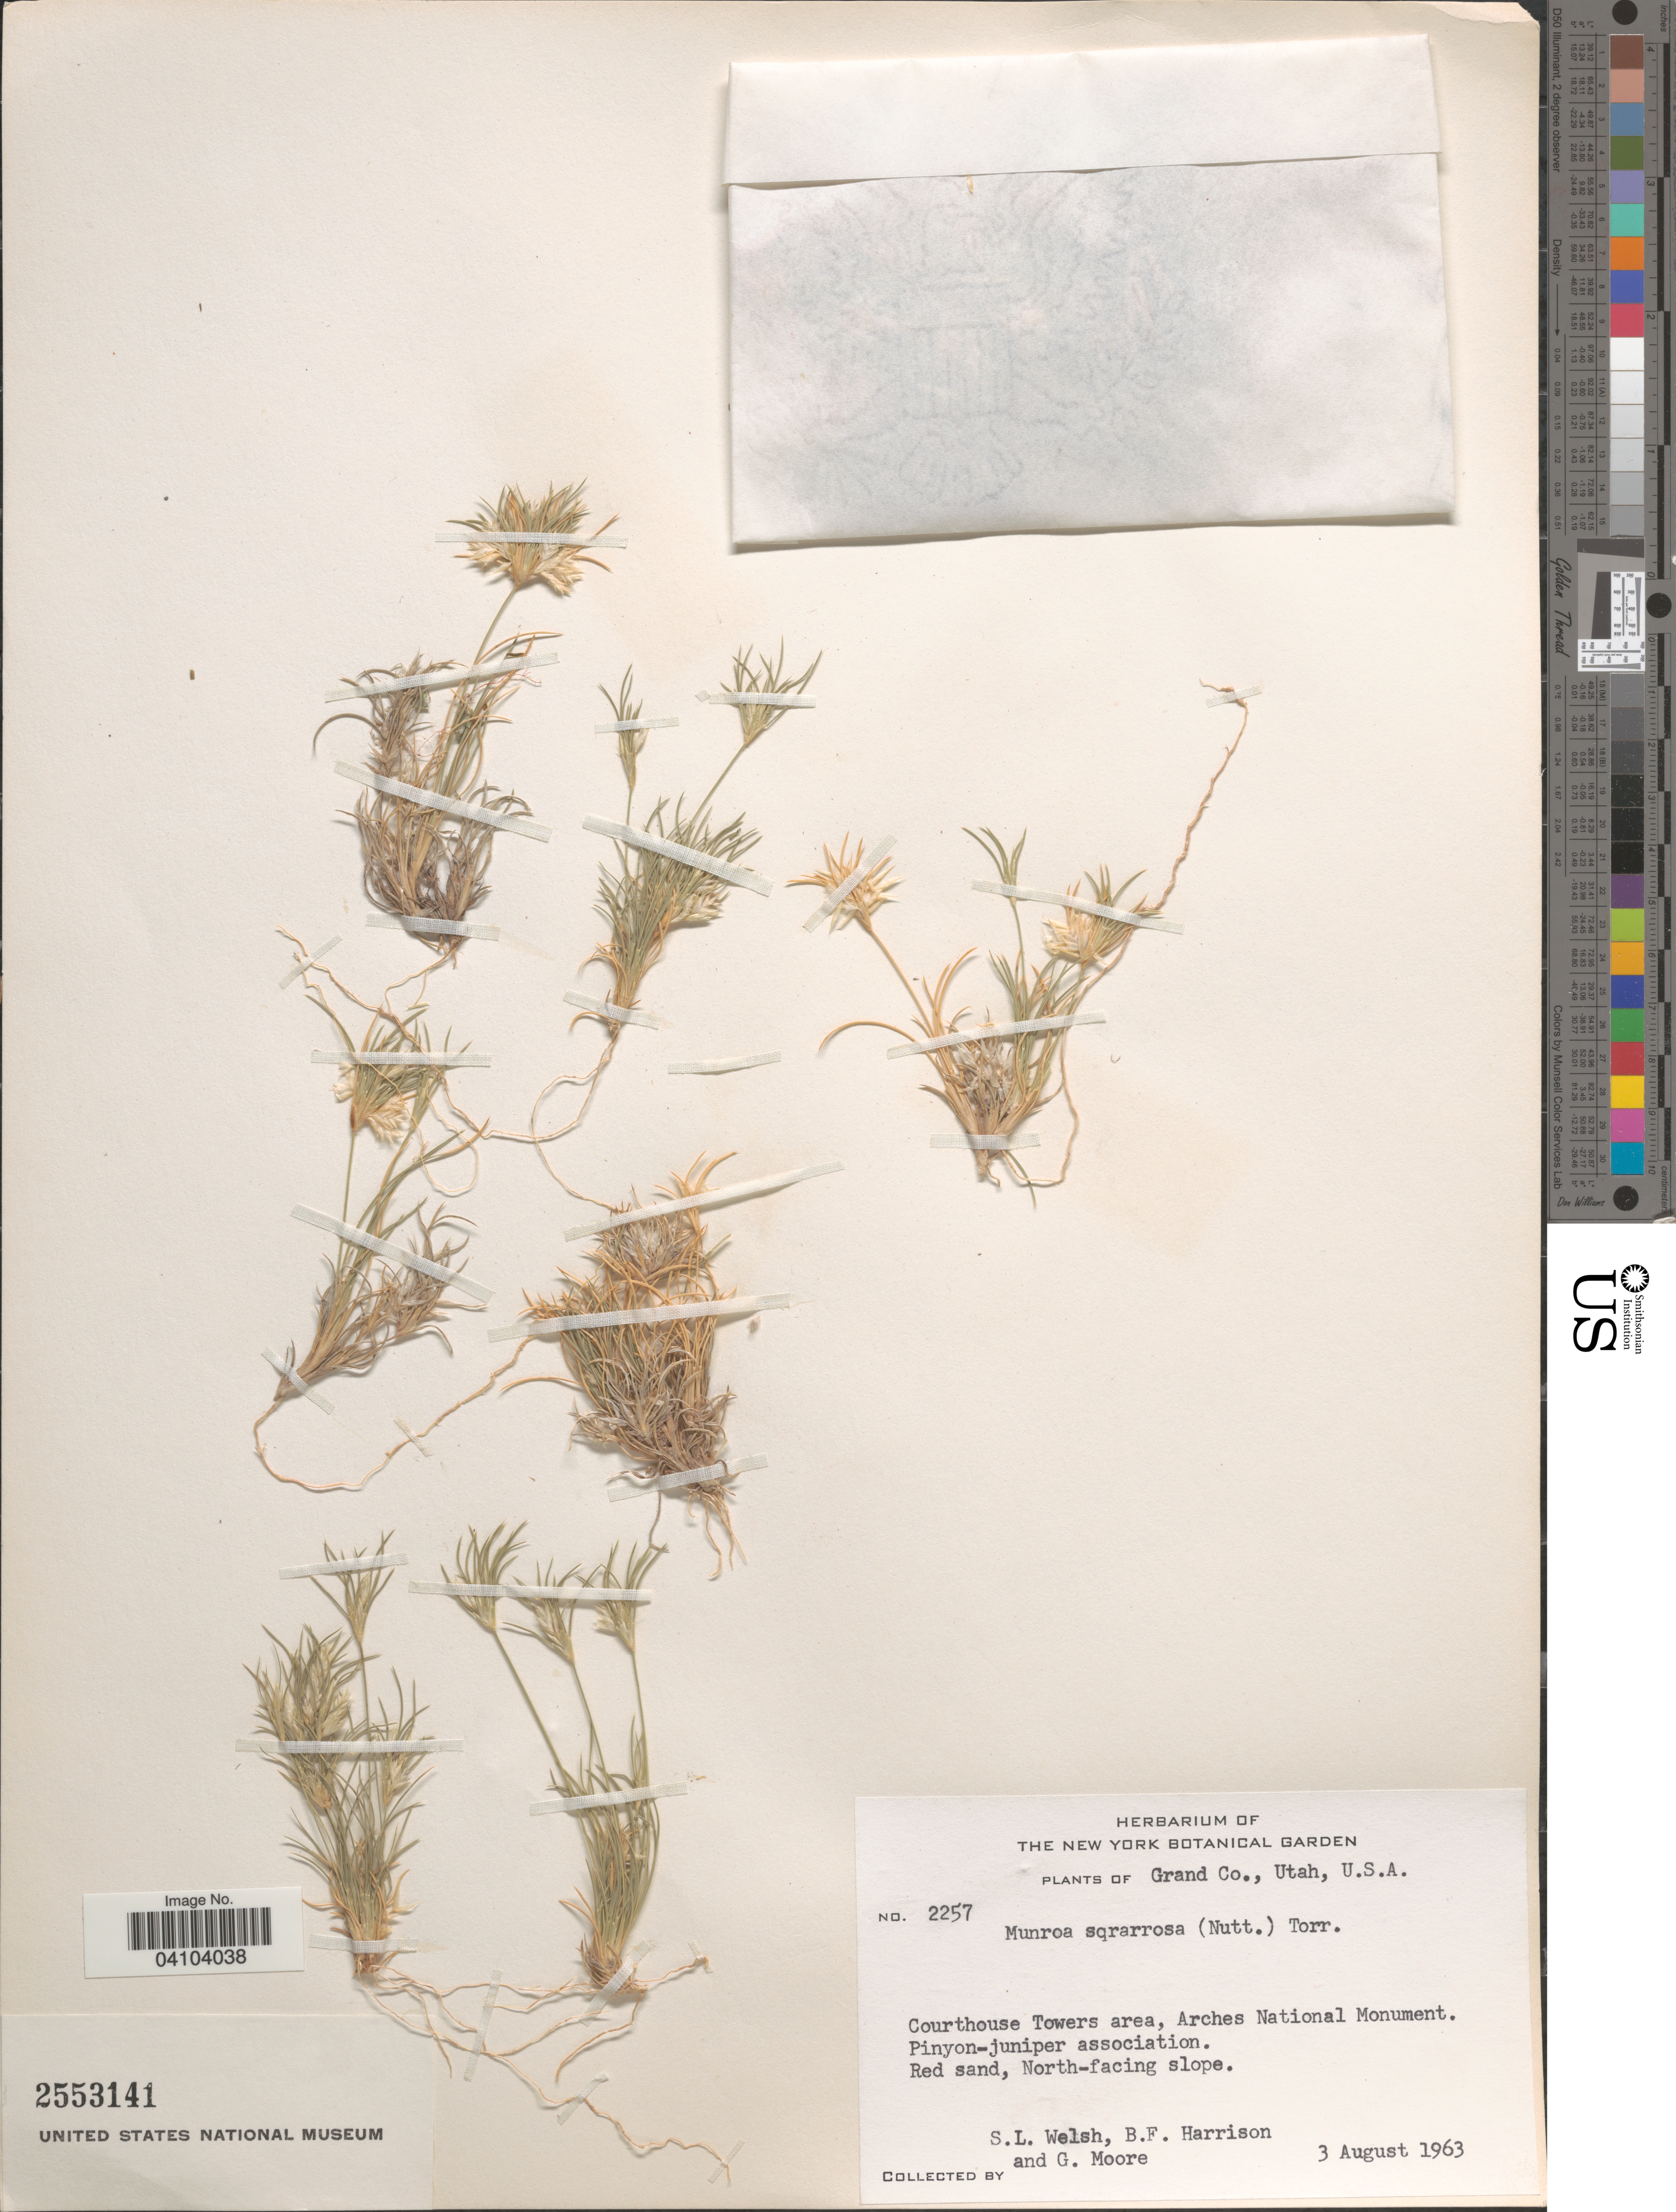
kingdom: Plantae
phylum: Tracheophyta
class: Liliopsida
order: Poales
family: Poaceae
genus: Munroa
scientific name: Munroa squarrosa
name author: (Nutt.) Torr.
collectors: S. Welsh, B. F. Harrison & G. Moore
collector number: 2257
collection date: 1963-08-03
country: United States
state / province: Utah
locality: Grand Co. Courthouse Towers area, Arches National Monument. Pinyon-juniper association. Red sand, North-facing slope.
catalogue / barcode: US 2553141